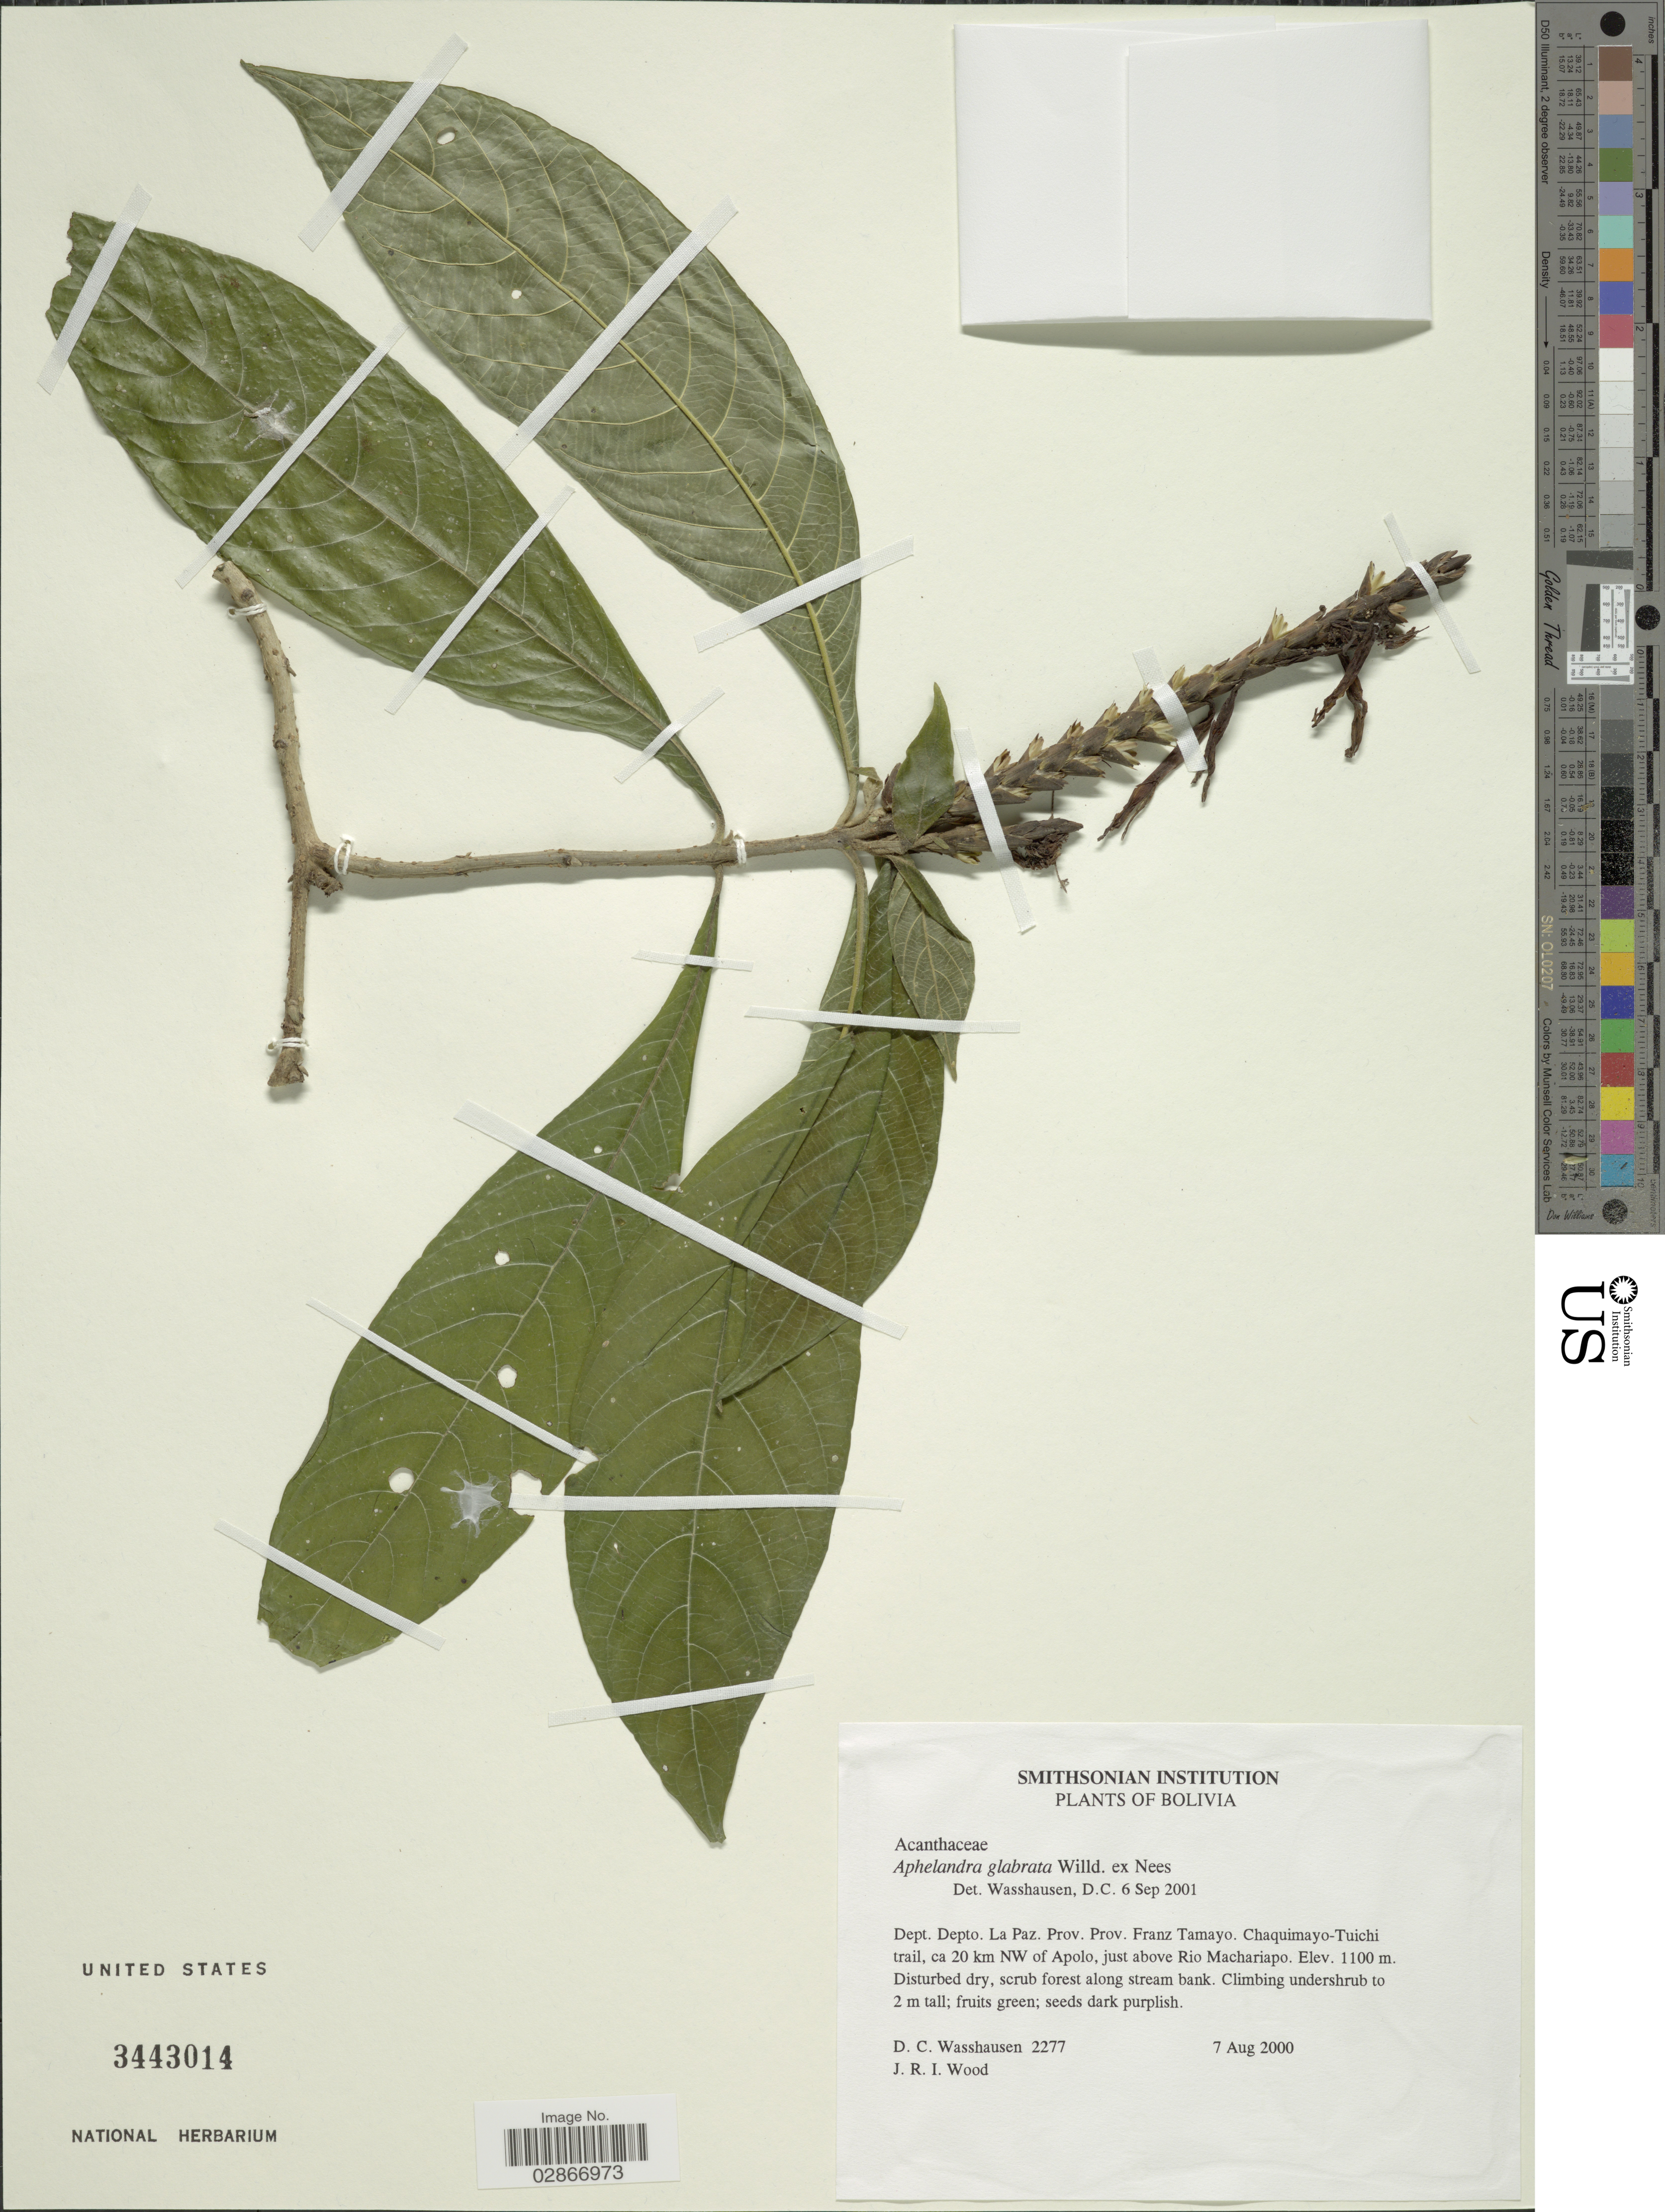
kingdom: Plantae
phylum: Tracheophyta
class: Magnoliopsida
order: Lamiales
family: Acanthaceae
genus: Aphelandra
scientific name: Aphelandra glabrata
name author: Willd. ex Nees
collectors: D. C. Wasshausen & J. R. I. Wood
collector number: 2277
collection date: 2000-08-07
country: Bolivia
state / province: La Paz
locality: Dept. Depto. La Paz. Prov. Prov. Franz Tamayo. Chaquimayo-Tuichi trail, ca 20 km NW of Apolo, just above Rio Machariapo.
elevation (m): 1100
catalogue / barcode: US 3443014